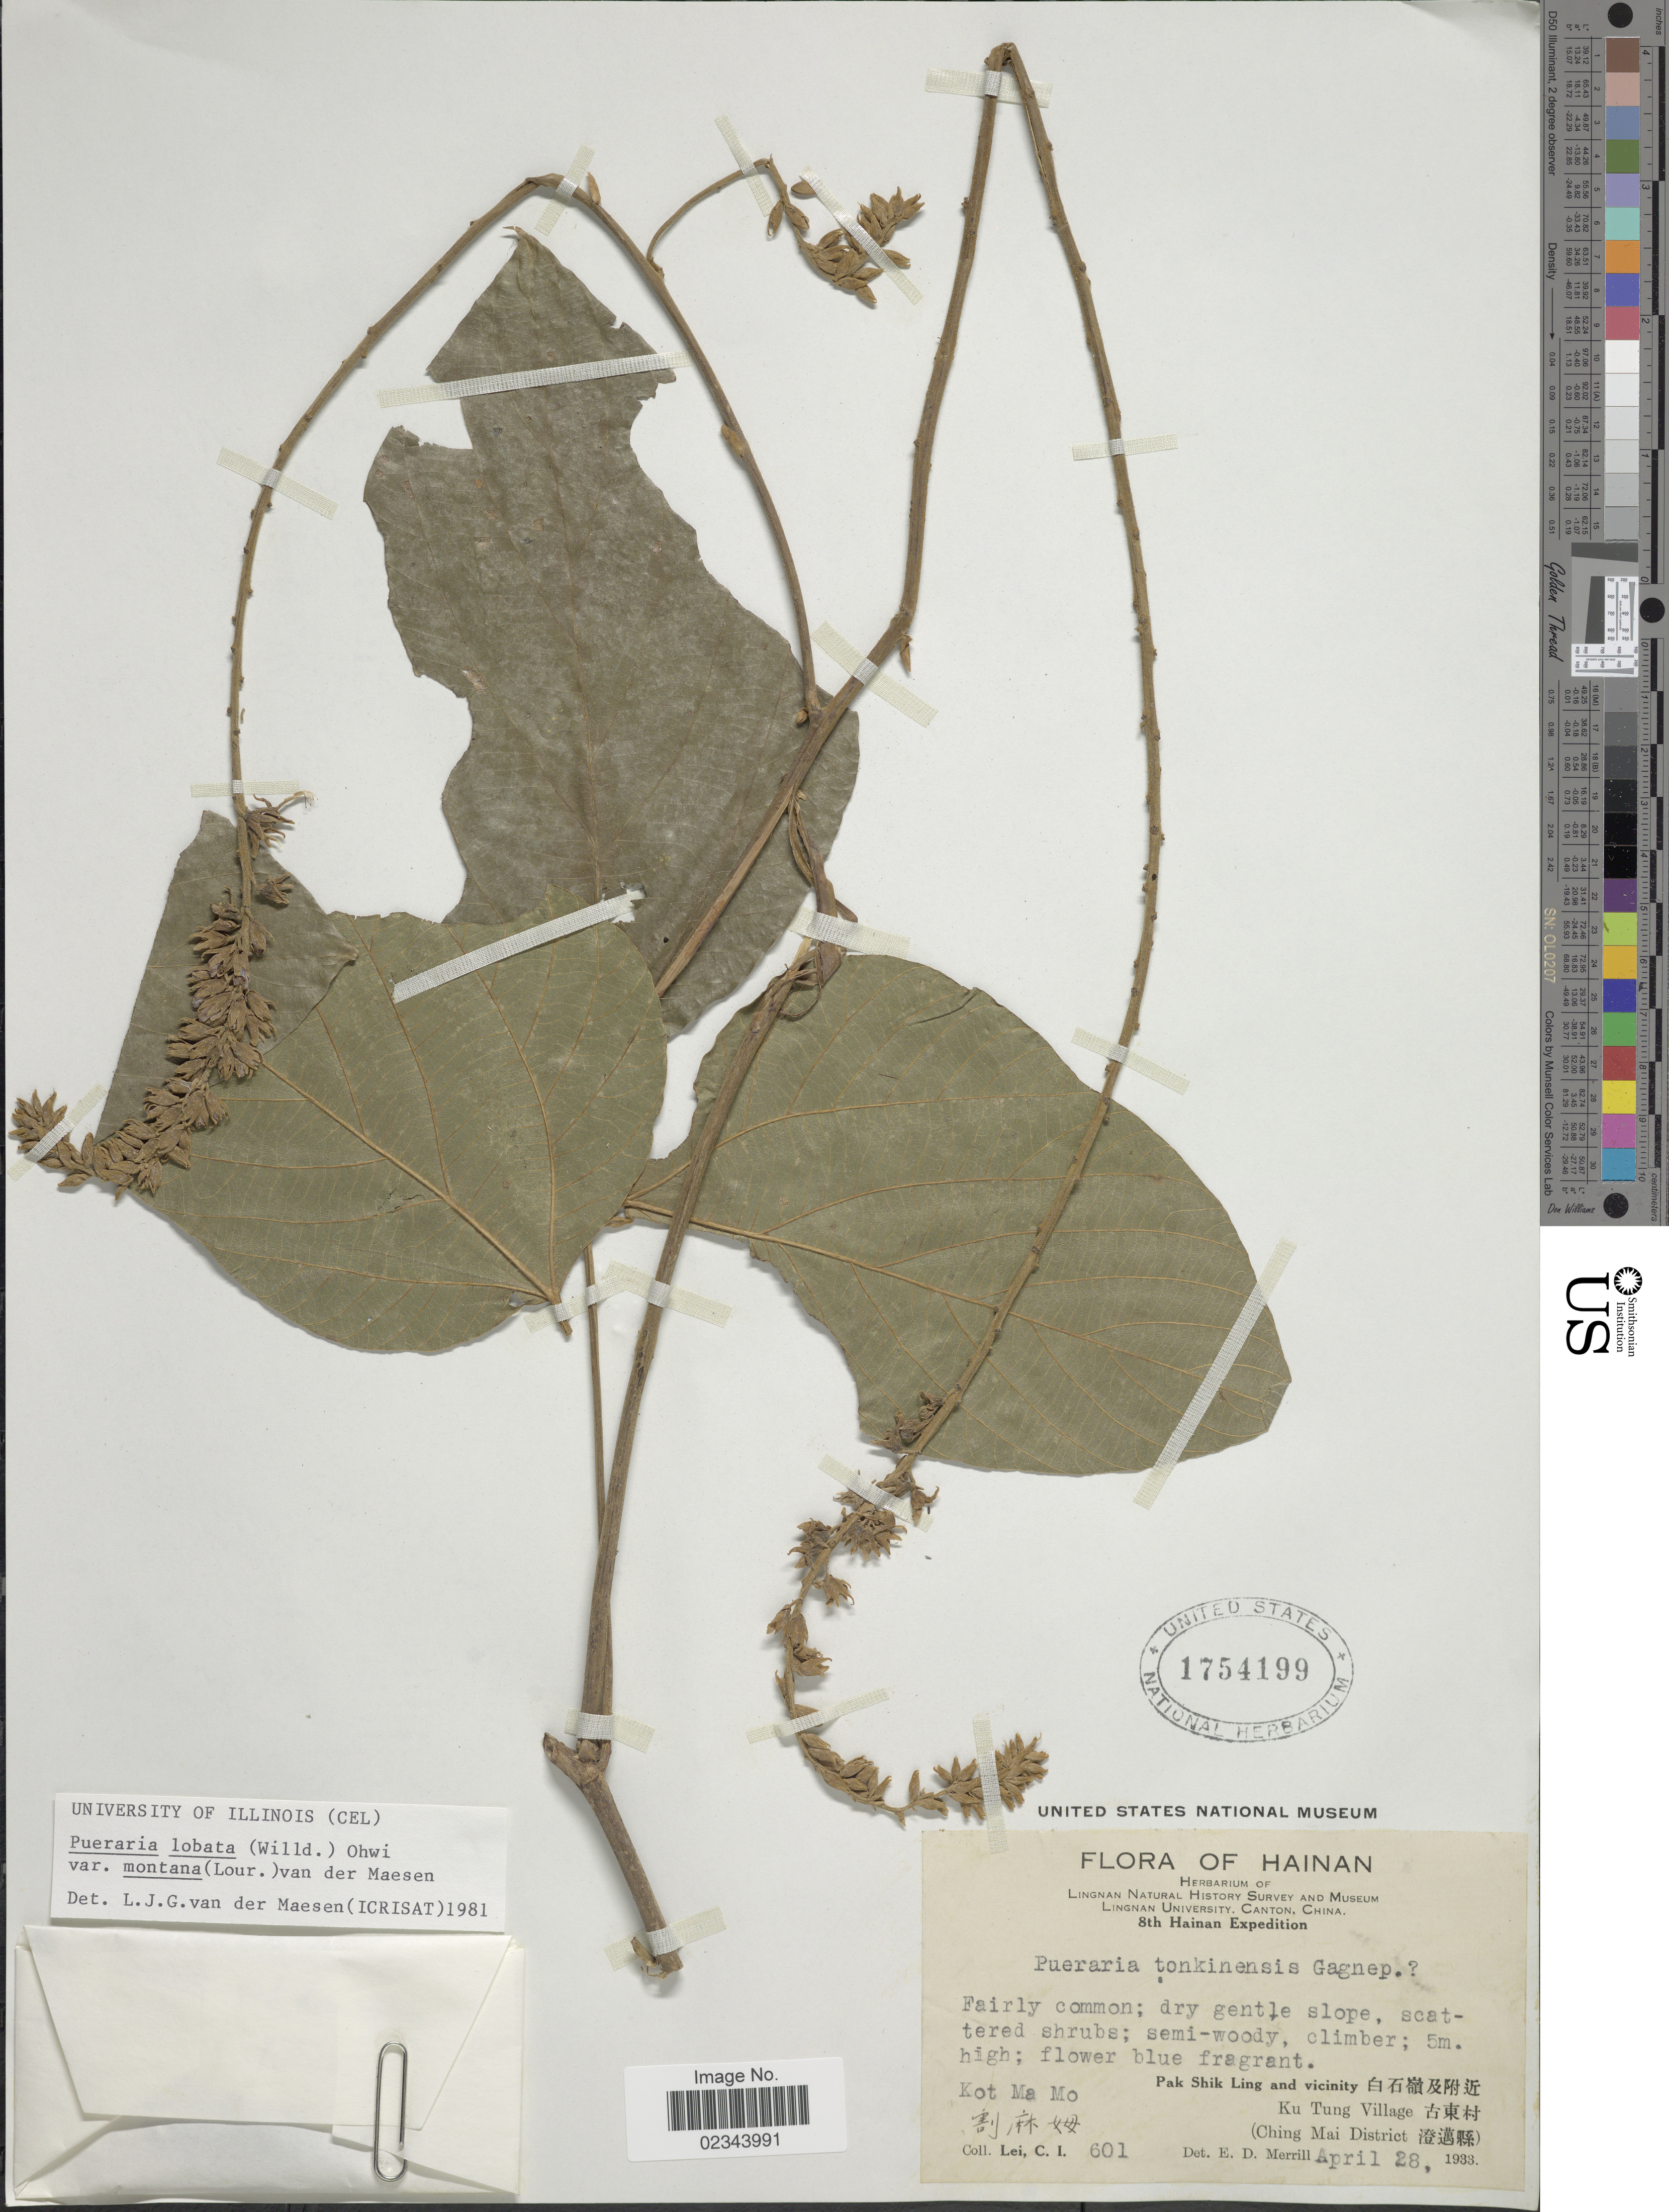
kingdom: Plantae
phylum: Tracheophyta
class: Magnoliopsida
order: Fabales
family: Fabaceae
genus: Pueraria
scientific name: Pueraria lobata var. montana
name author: (Lour.) Maesen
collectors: C. I. Lei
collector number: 601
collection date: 1933-04-28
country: China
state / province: Hainan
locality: Hainan, Kot Ma Mo. Pak Shik Ling and vicinity Ku Tung Village (Ching Mai District)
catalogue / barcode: US 1754199